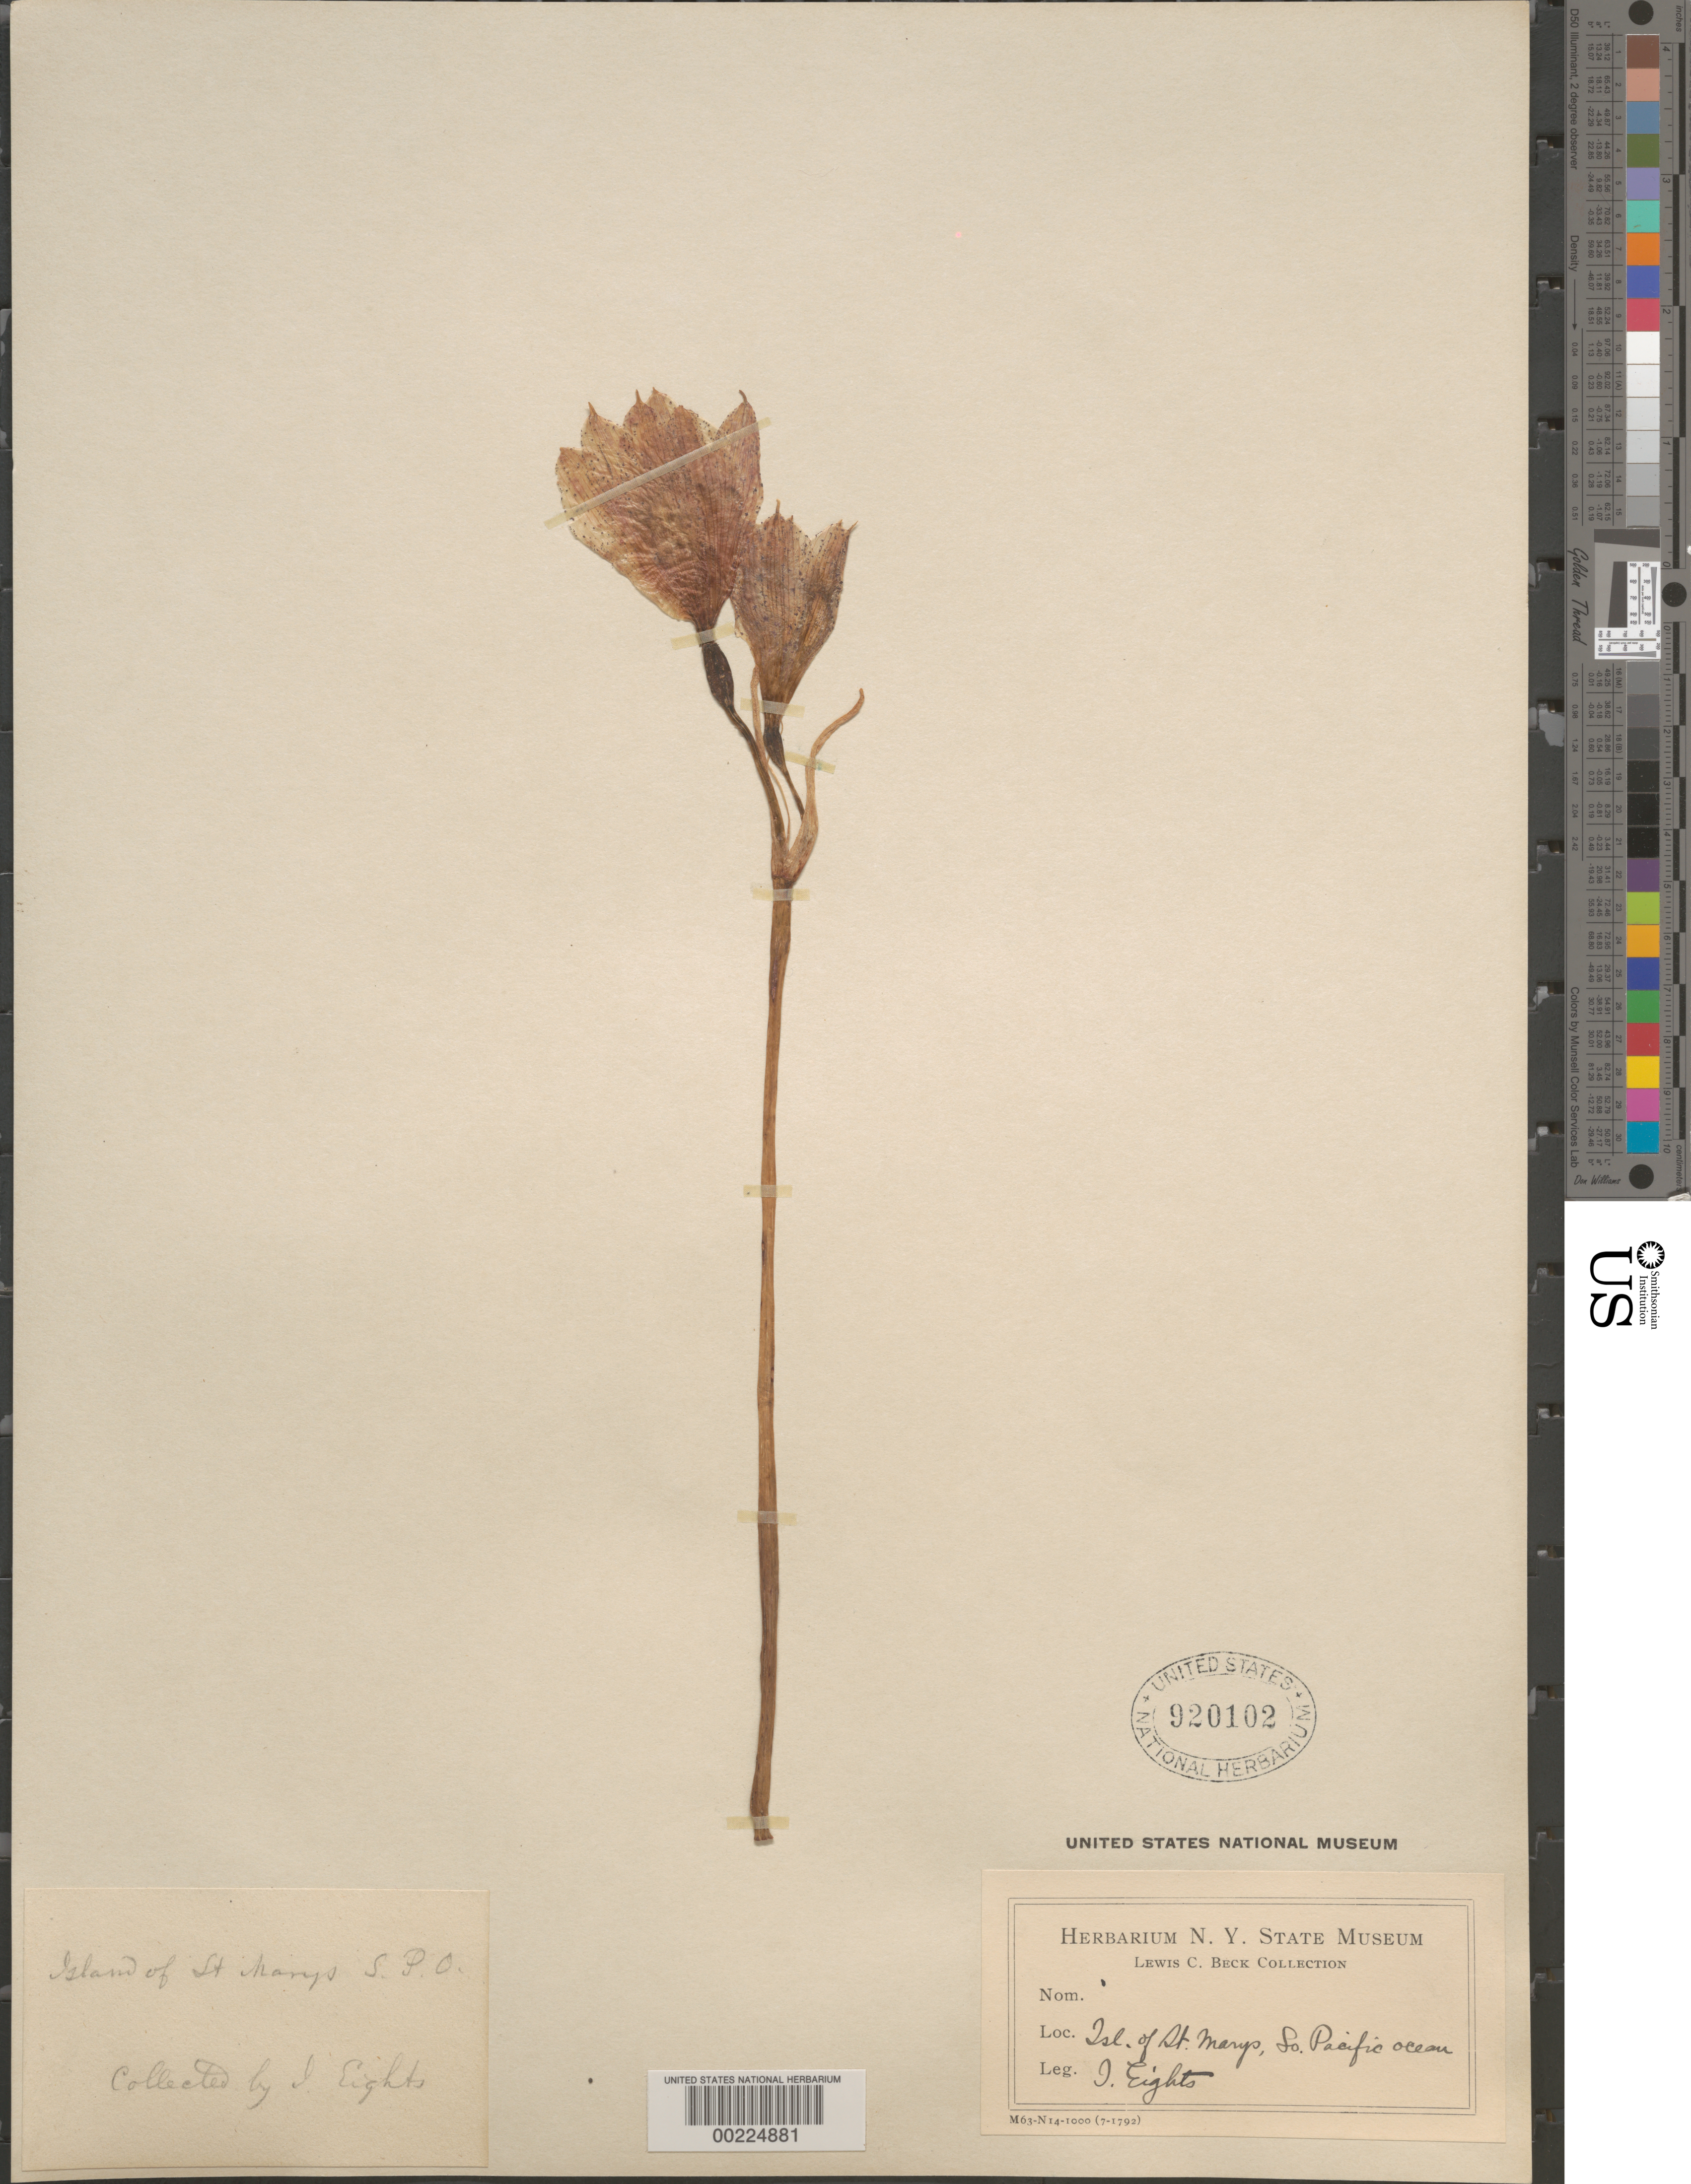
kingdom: Plantae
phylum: Tracheophyta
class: Liliopsida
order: Asparagales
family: Amaryllidaceae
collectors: I. Eights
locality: Island of st. mary's, s pacific ocean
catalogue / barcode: US 920102